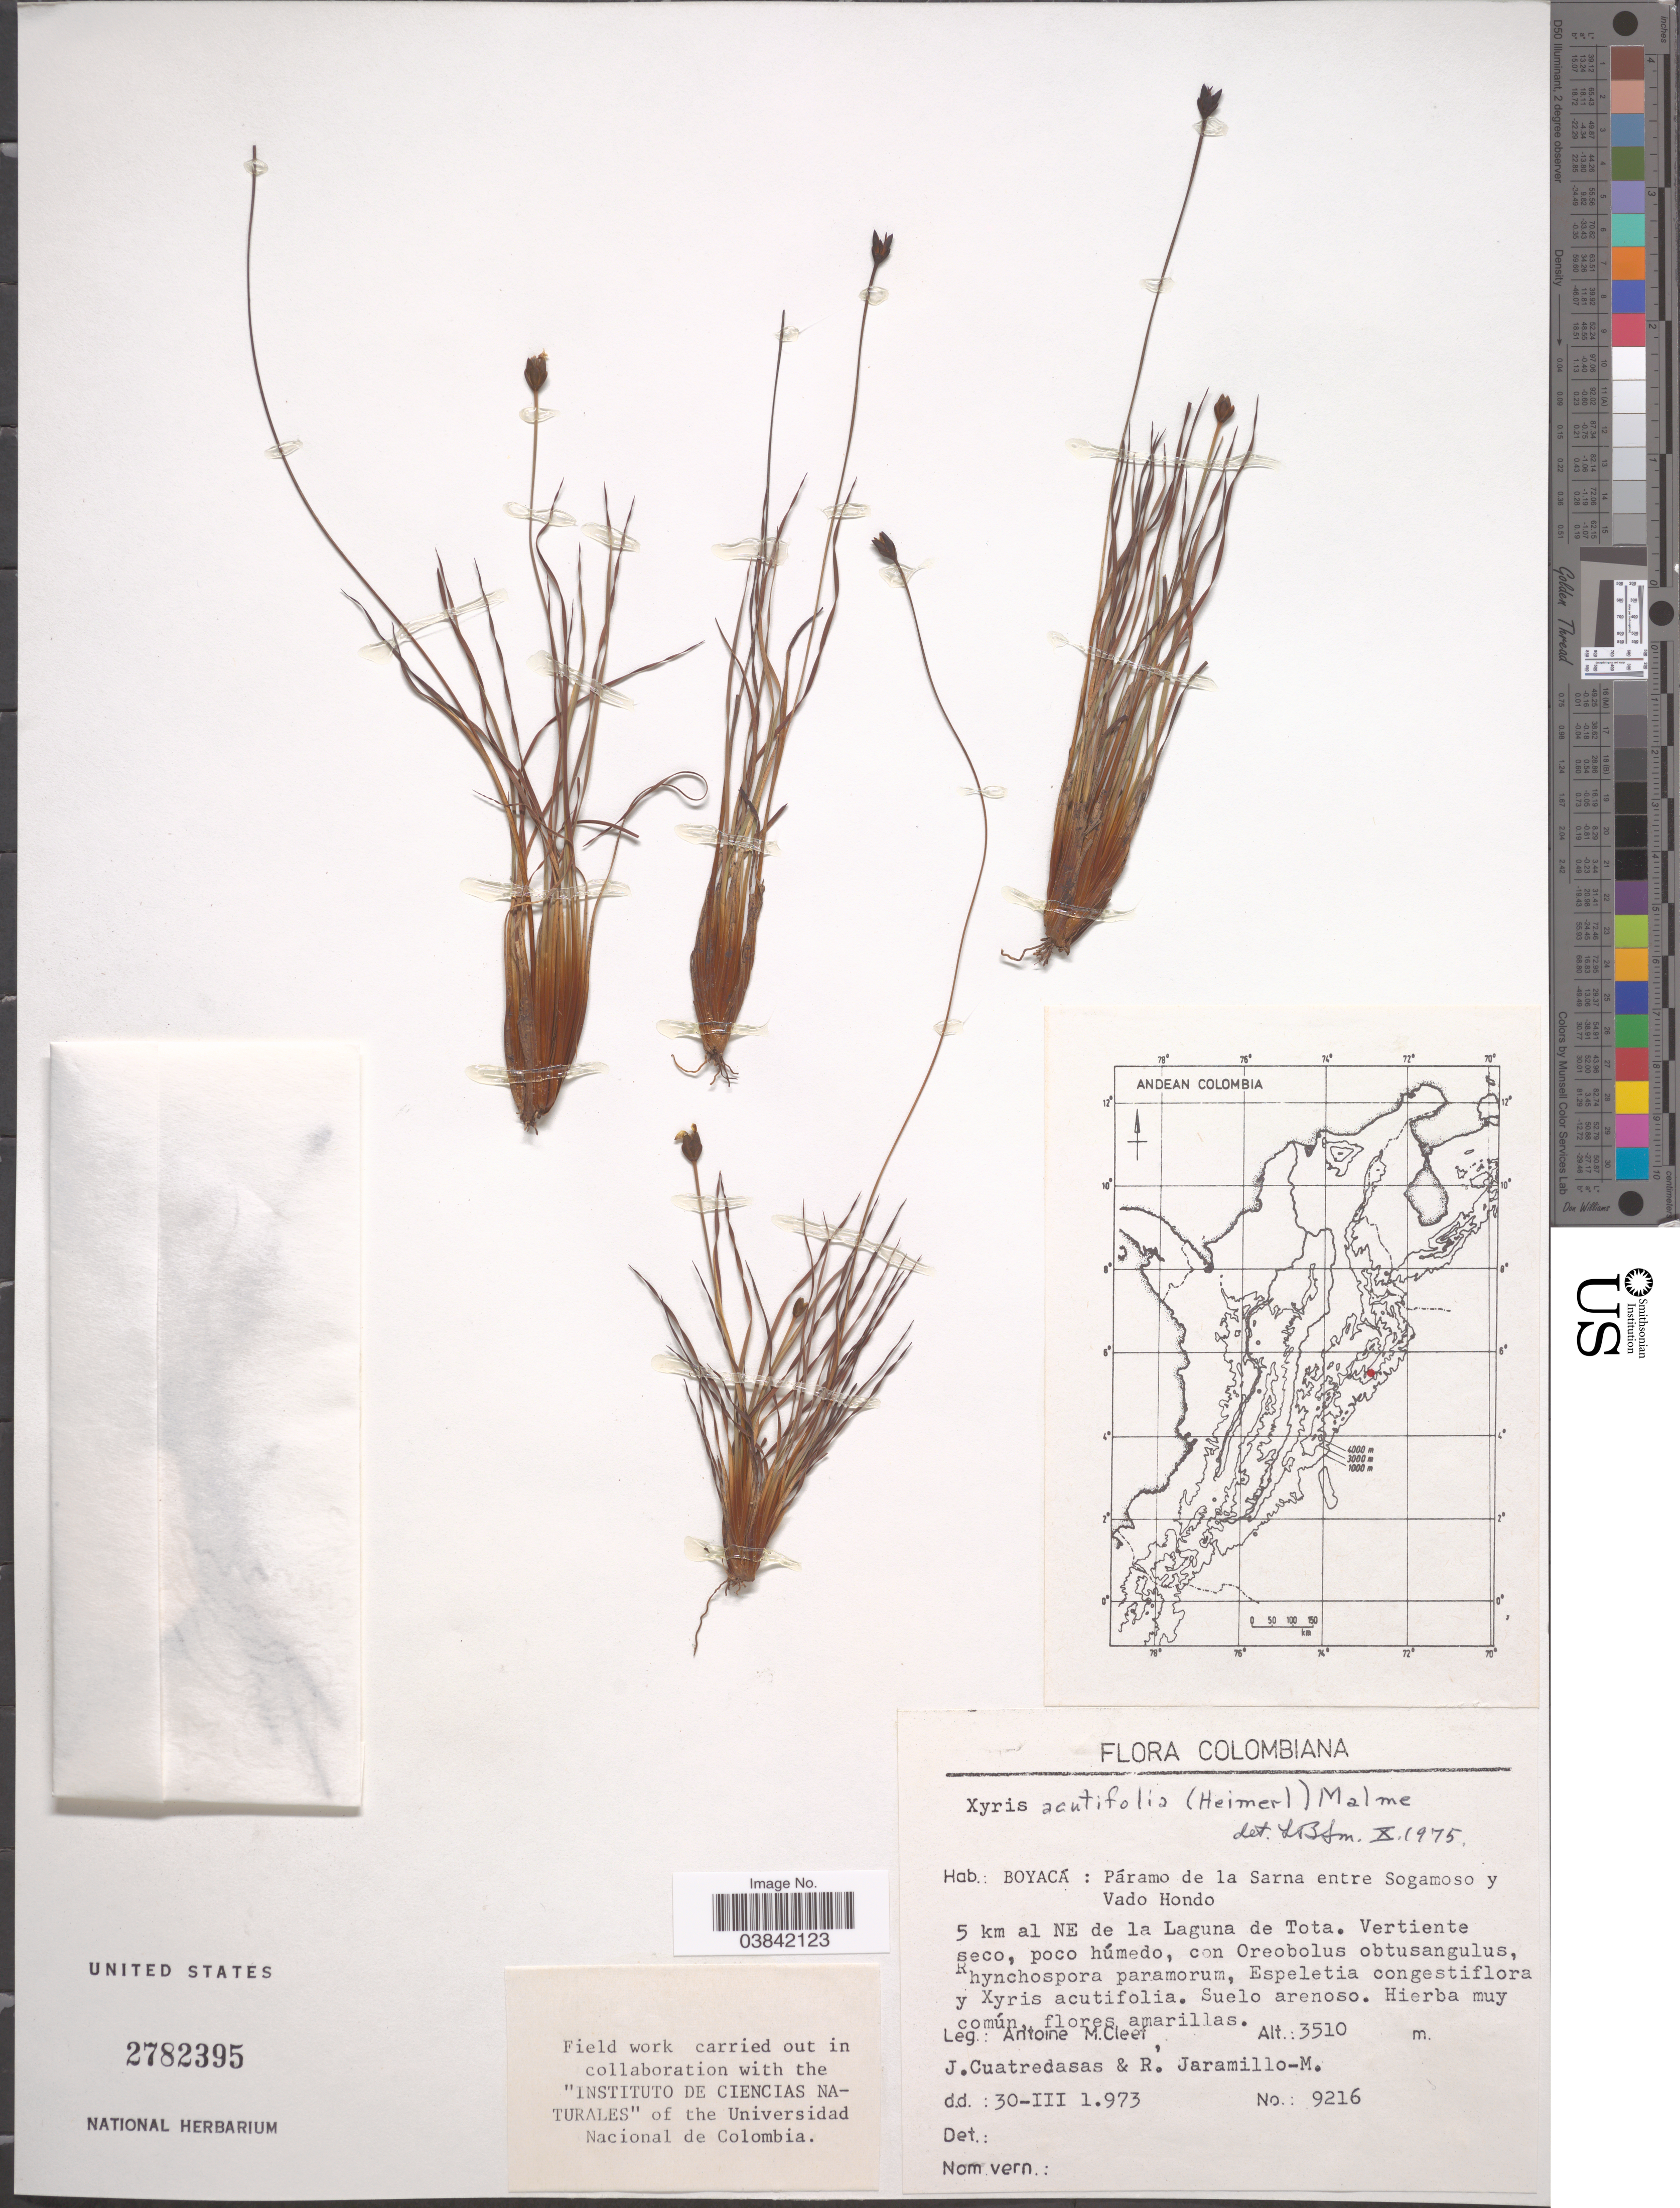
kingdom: Plantae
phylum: Tracheophyta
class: Liliopsida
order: Poales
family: Xyridaceae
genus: Xyris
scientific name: Xyris acutifolia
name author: (Heimerl) Malme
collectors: A. M. Cleef, J. Cuatrecasas & R. Jaramillo M.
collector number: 9216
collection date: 1973-03-30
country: Colombia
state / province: Boyacá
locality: Páramo de la Sarna entre Sogamoso y Vado Hondo. 5 km al NE de la Laguna de Tota.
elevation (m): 3510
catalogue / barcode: US 2782395